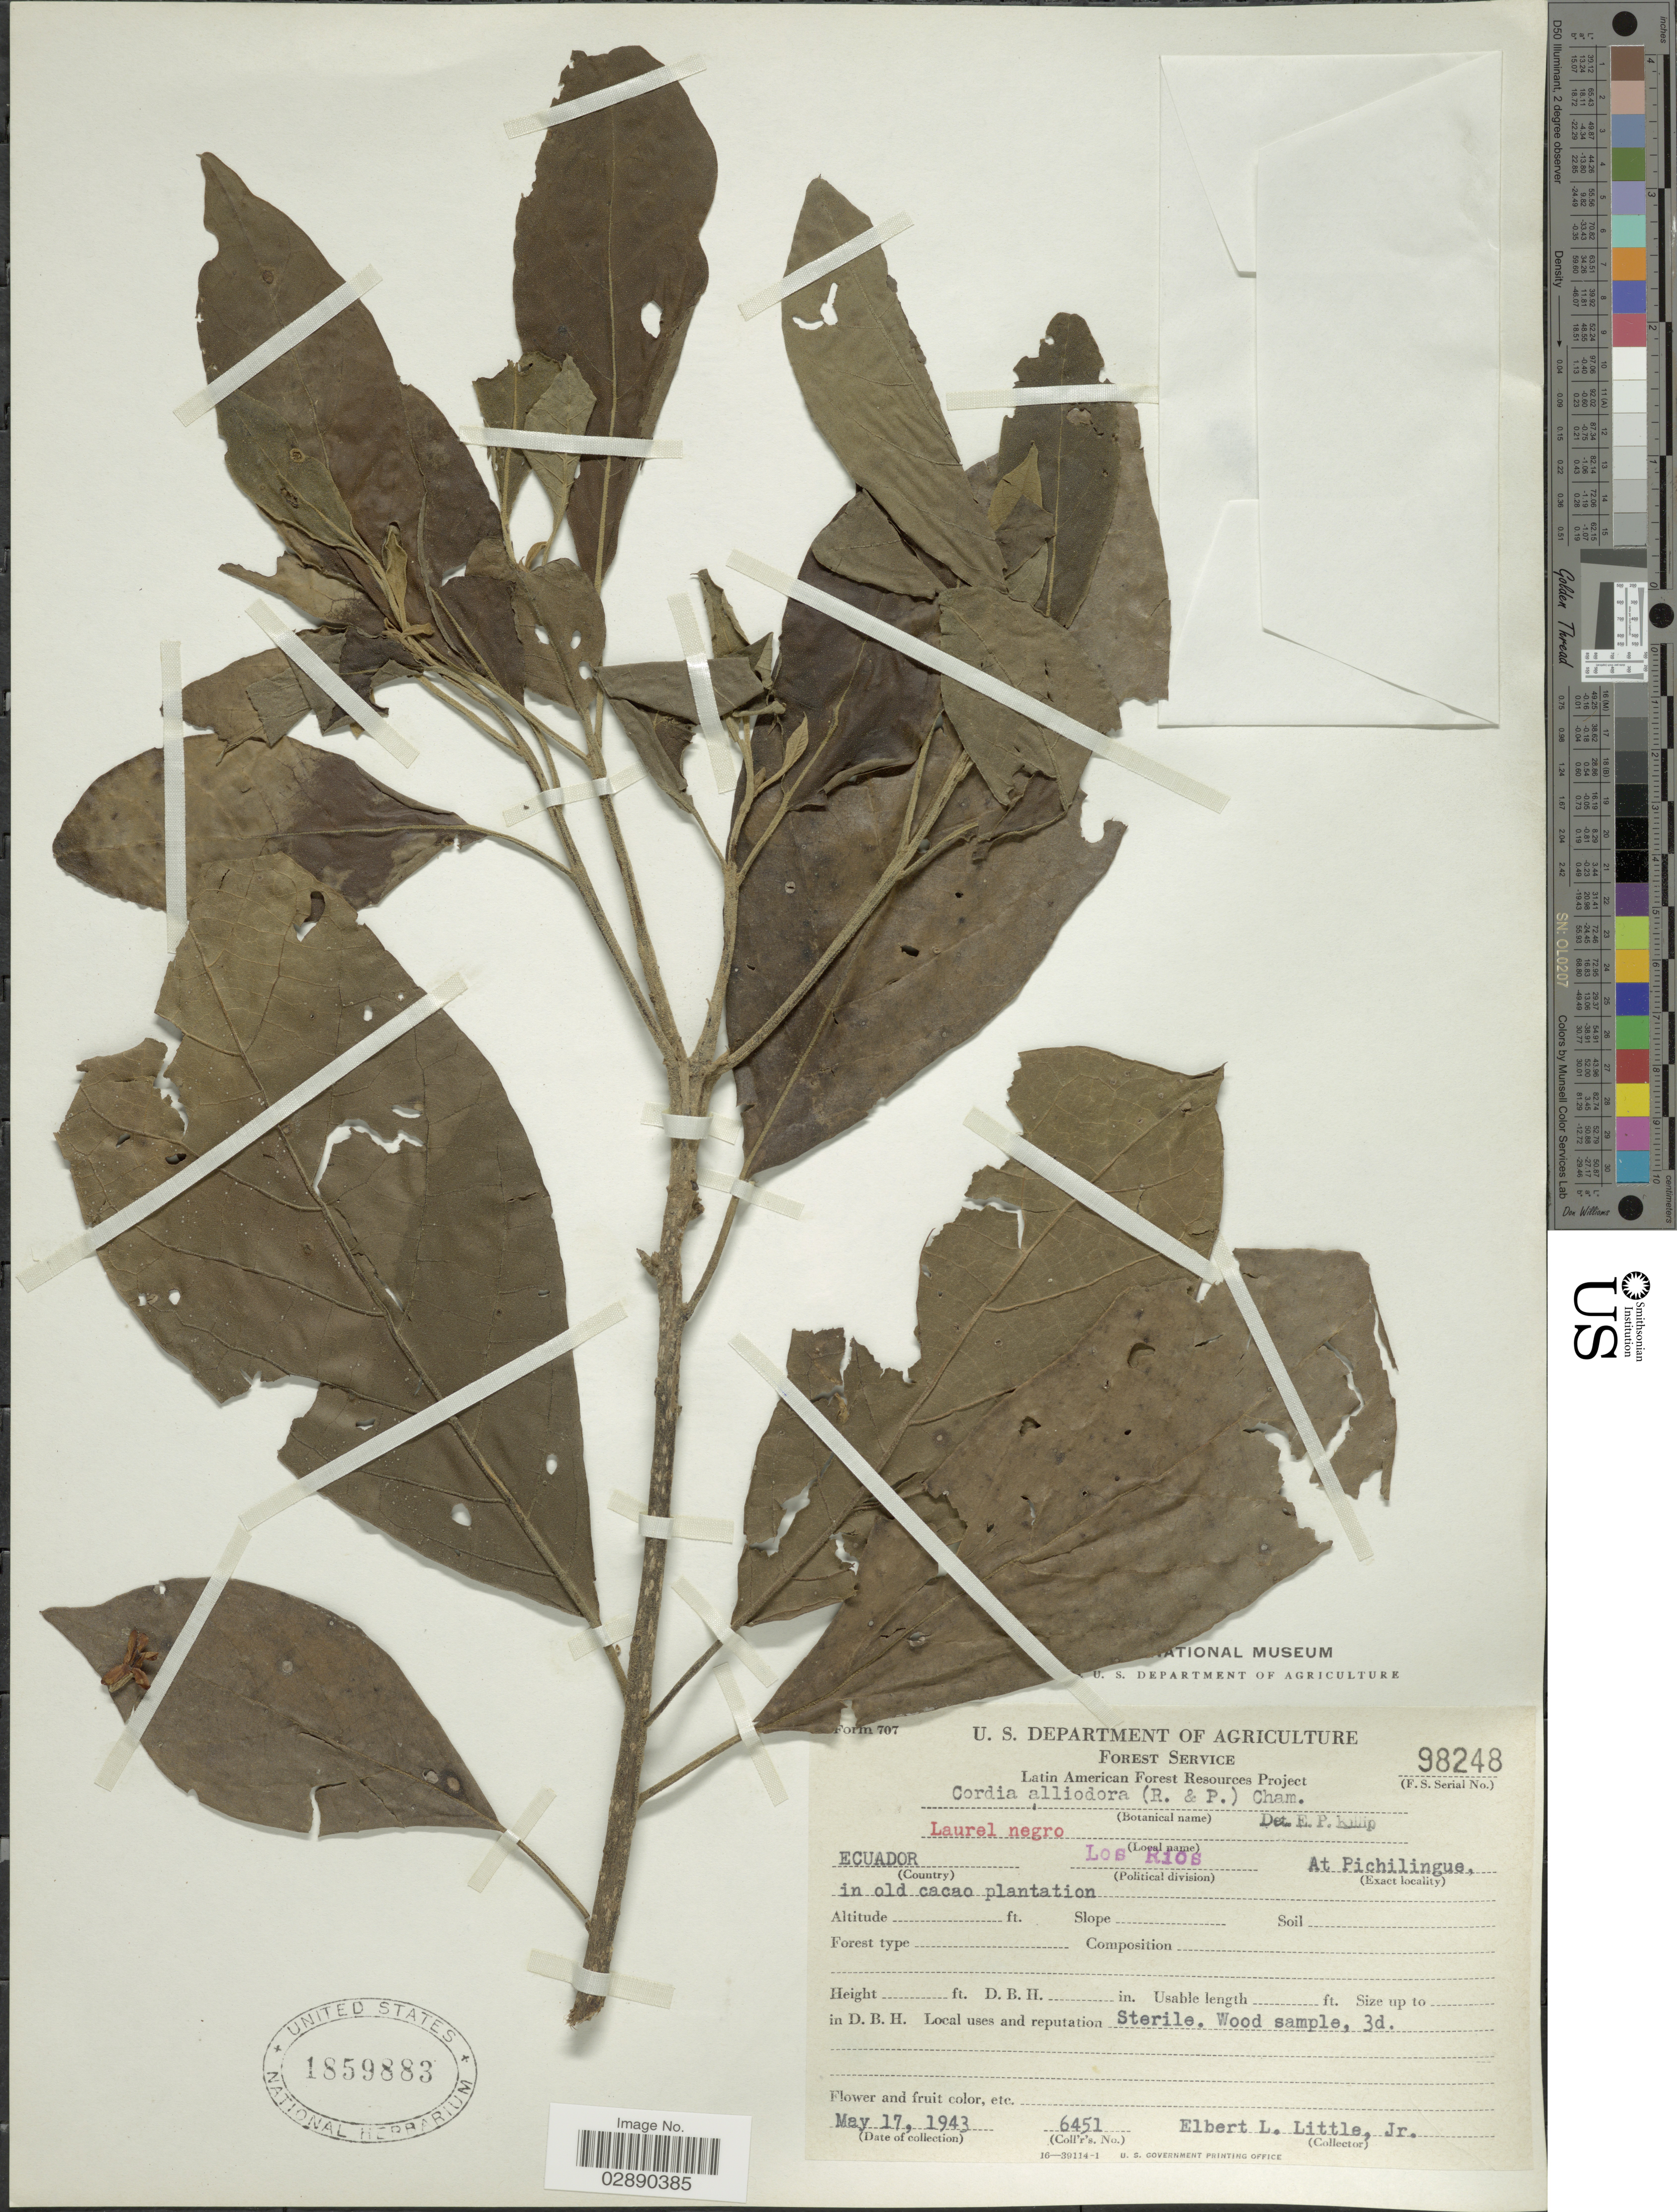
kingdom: Plantae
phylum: Tracheophyta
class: Magnoliopsida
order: Boraginales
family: Cordiaceae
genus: Cordia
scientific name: Cordia alliodora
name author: (Ruiz & Pav.) Oken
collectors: E. L. Little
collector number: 6451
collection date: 1943-05-17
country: Ecuador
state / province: Los Ríos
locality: At Pichilingue, in old cacao plantation.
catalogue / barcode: US 1859883